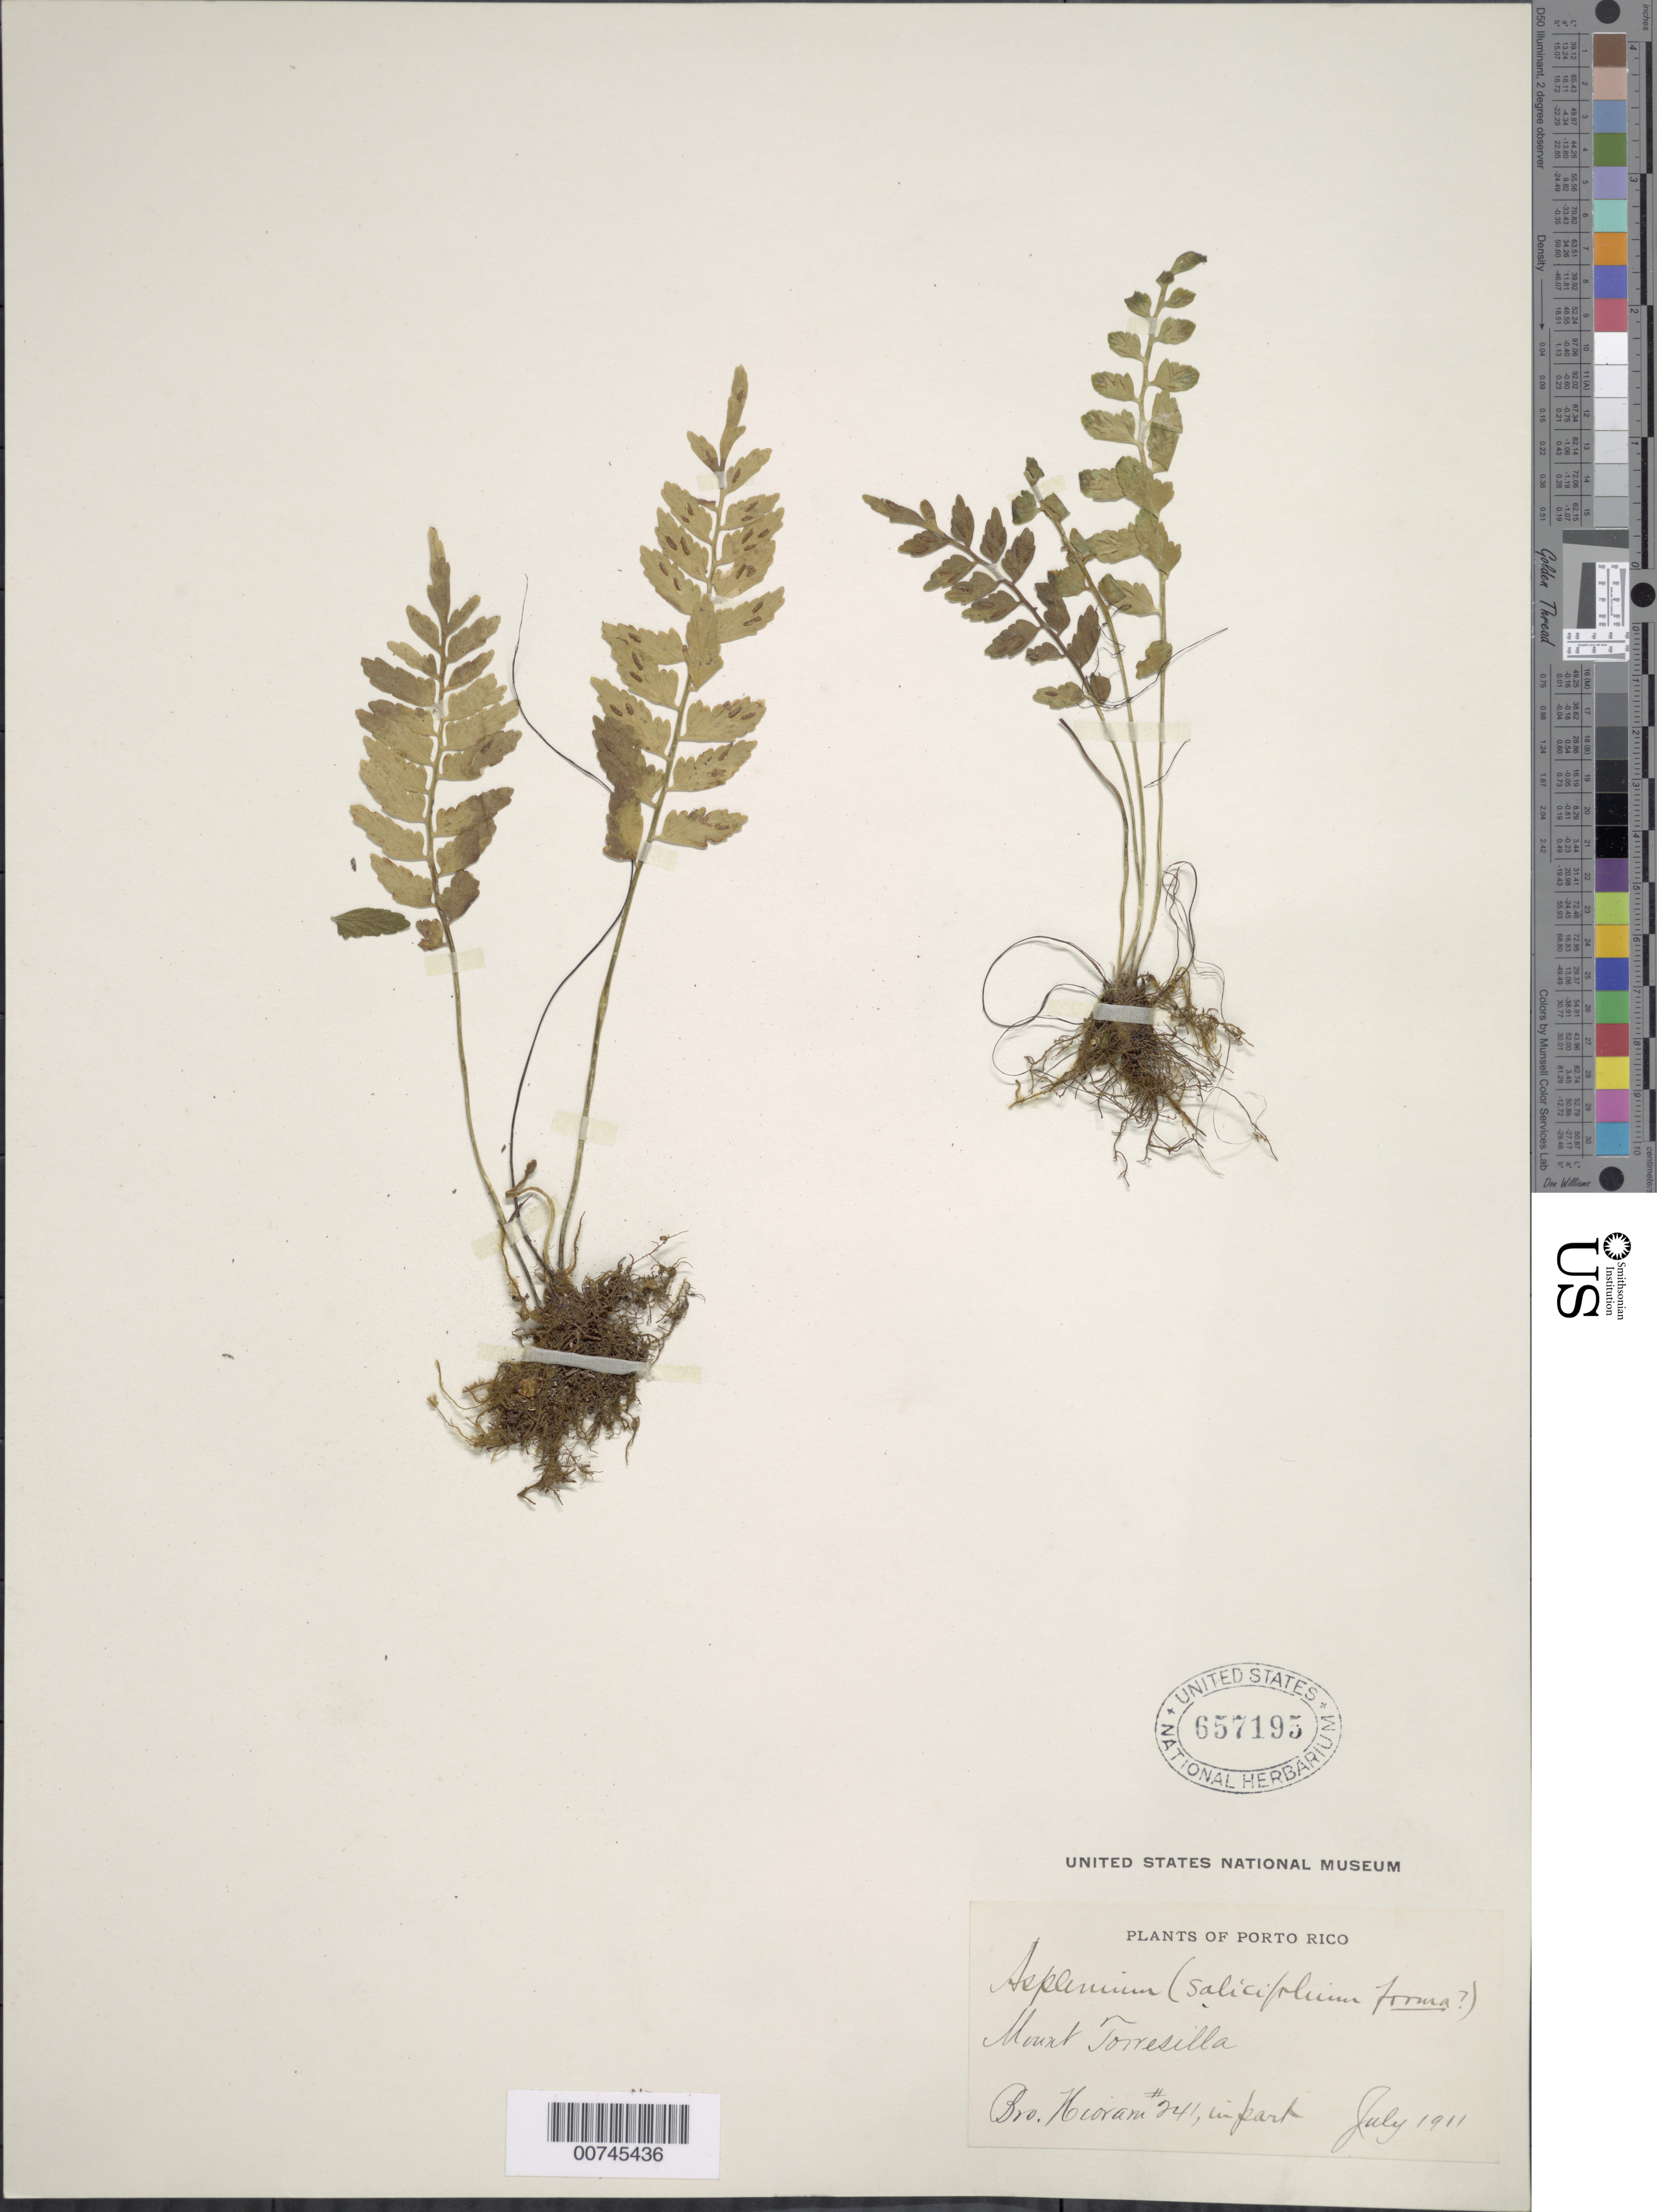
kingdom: Plantae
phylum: Tracheophyta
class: Polypodiopsida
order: Polypodiales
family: Aspleniaceae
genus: Asplenium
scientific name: Asplenium auriculatum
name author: Sw.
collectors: Bro. Hioram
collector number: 241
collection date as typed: Jul 1911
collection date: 1911-07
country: Puerto Rico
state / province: Barranquitas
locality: Mount Torrecilla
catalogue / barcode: US 657195